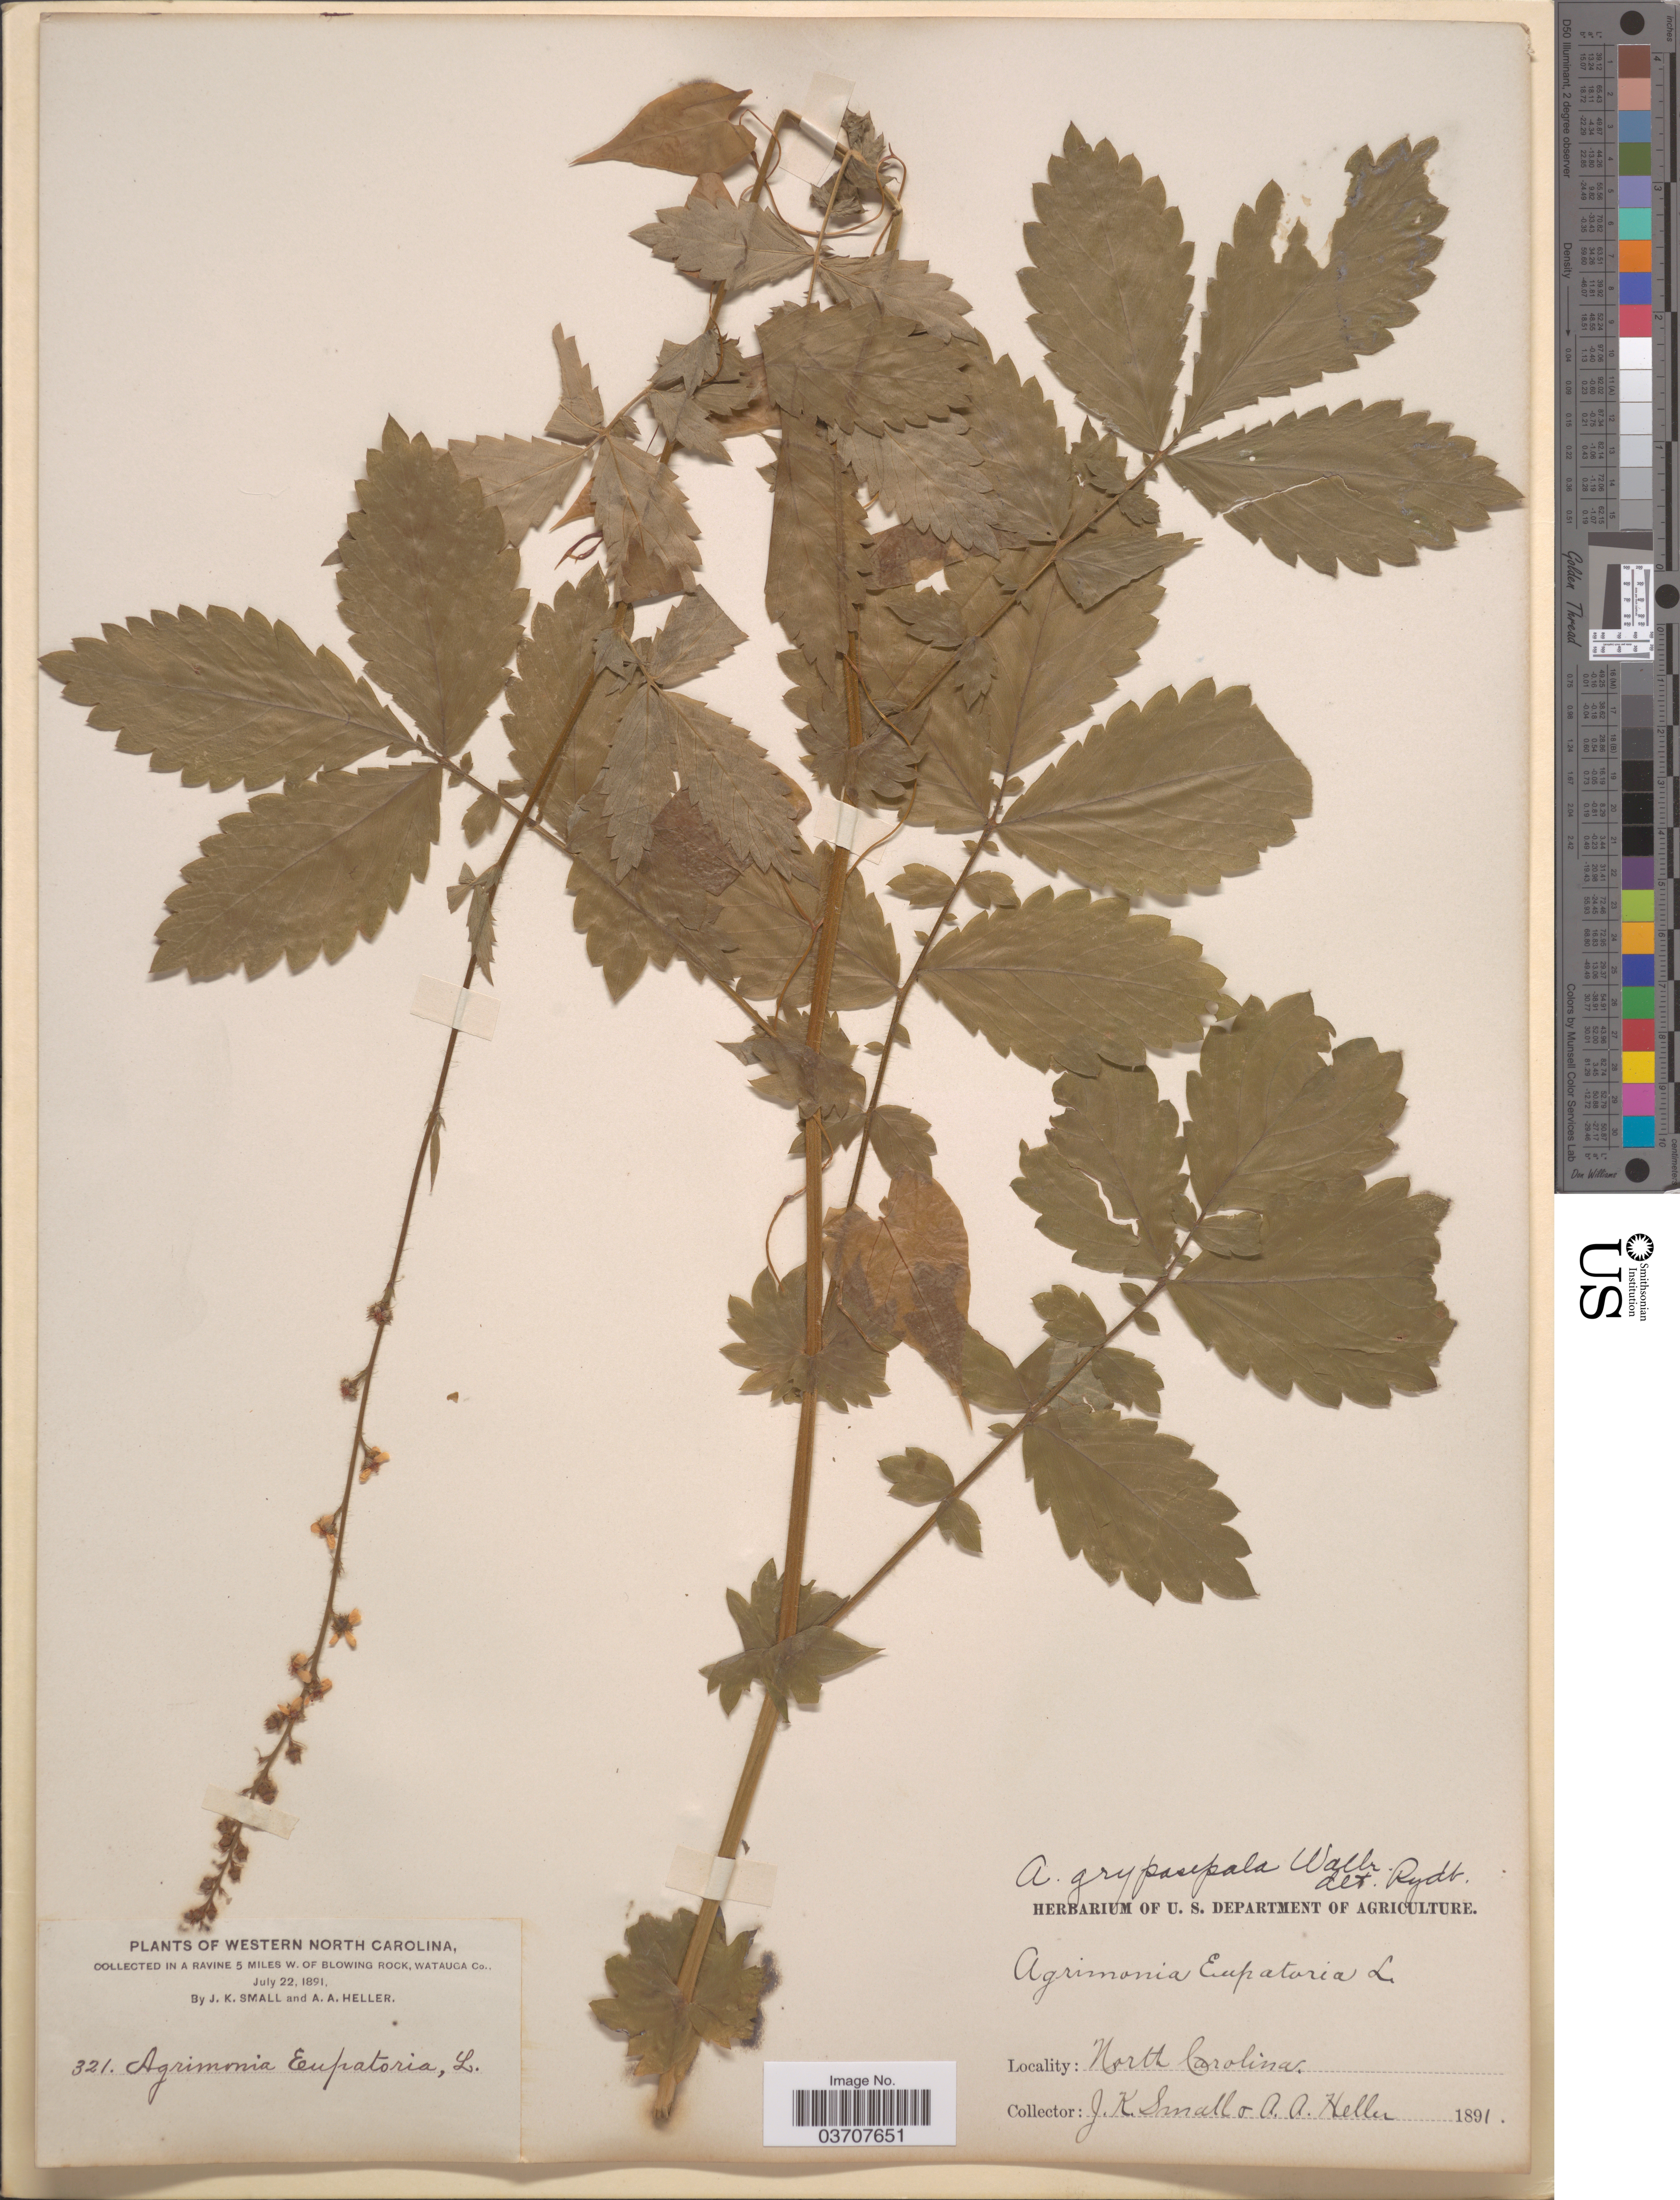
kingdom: Plantae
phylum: Tracheophyta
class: Magnoliopsida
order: Rosales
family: Rosaceae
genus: Agrimonia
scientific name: Agrimonia gryposepala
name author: Wallr.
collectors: J. K. Small & A. A. Heller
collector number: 321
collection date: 1891-07-22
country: United States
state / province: North Carolina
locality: Western North Carolina. In a ravine 5 miles w. of Blowing Rock, Watauga Co.